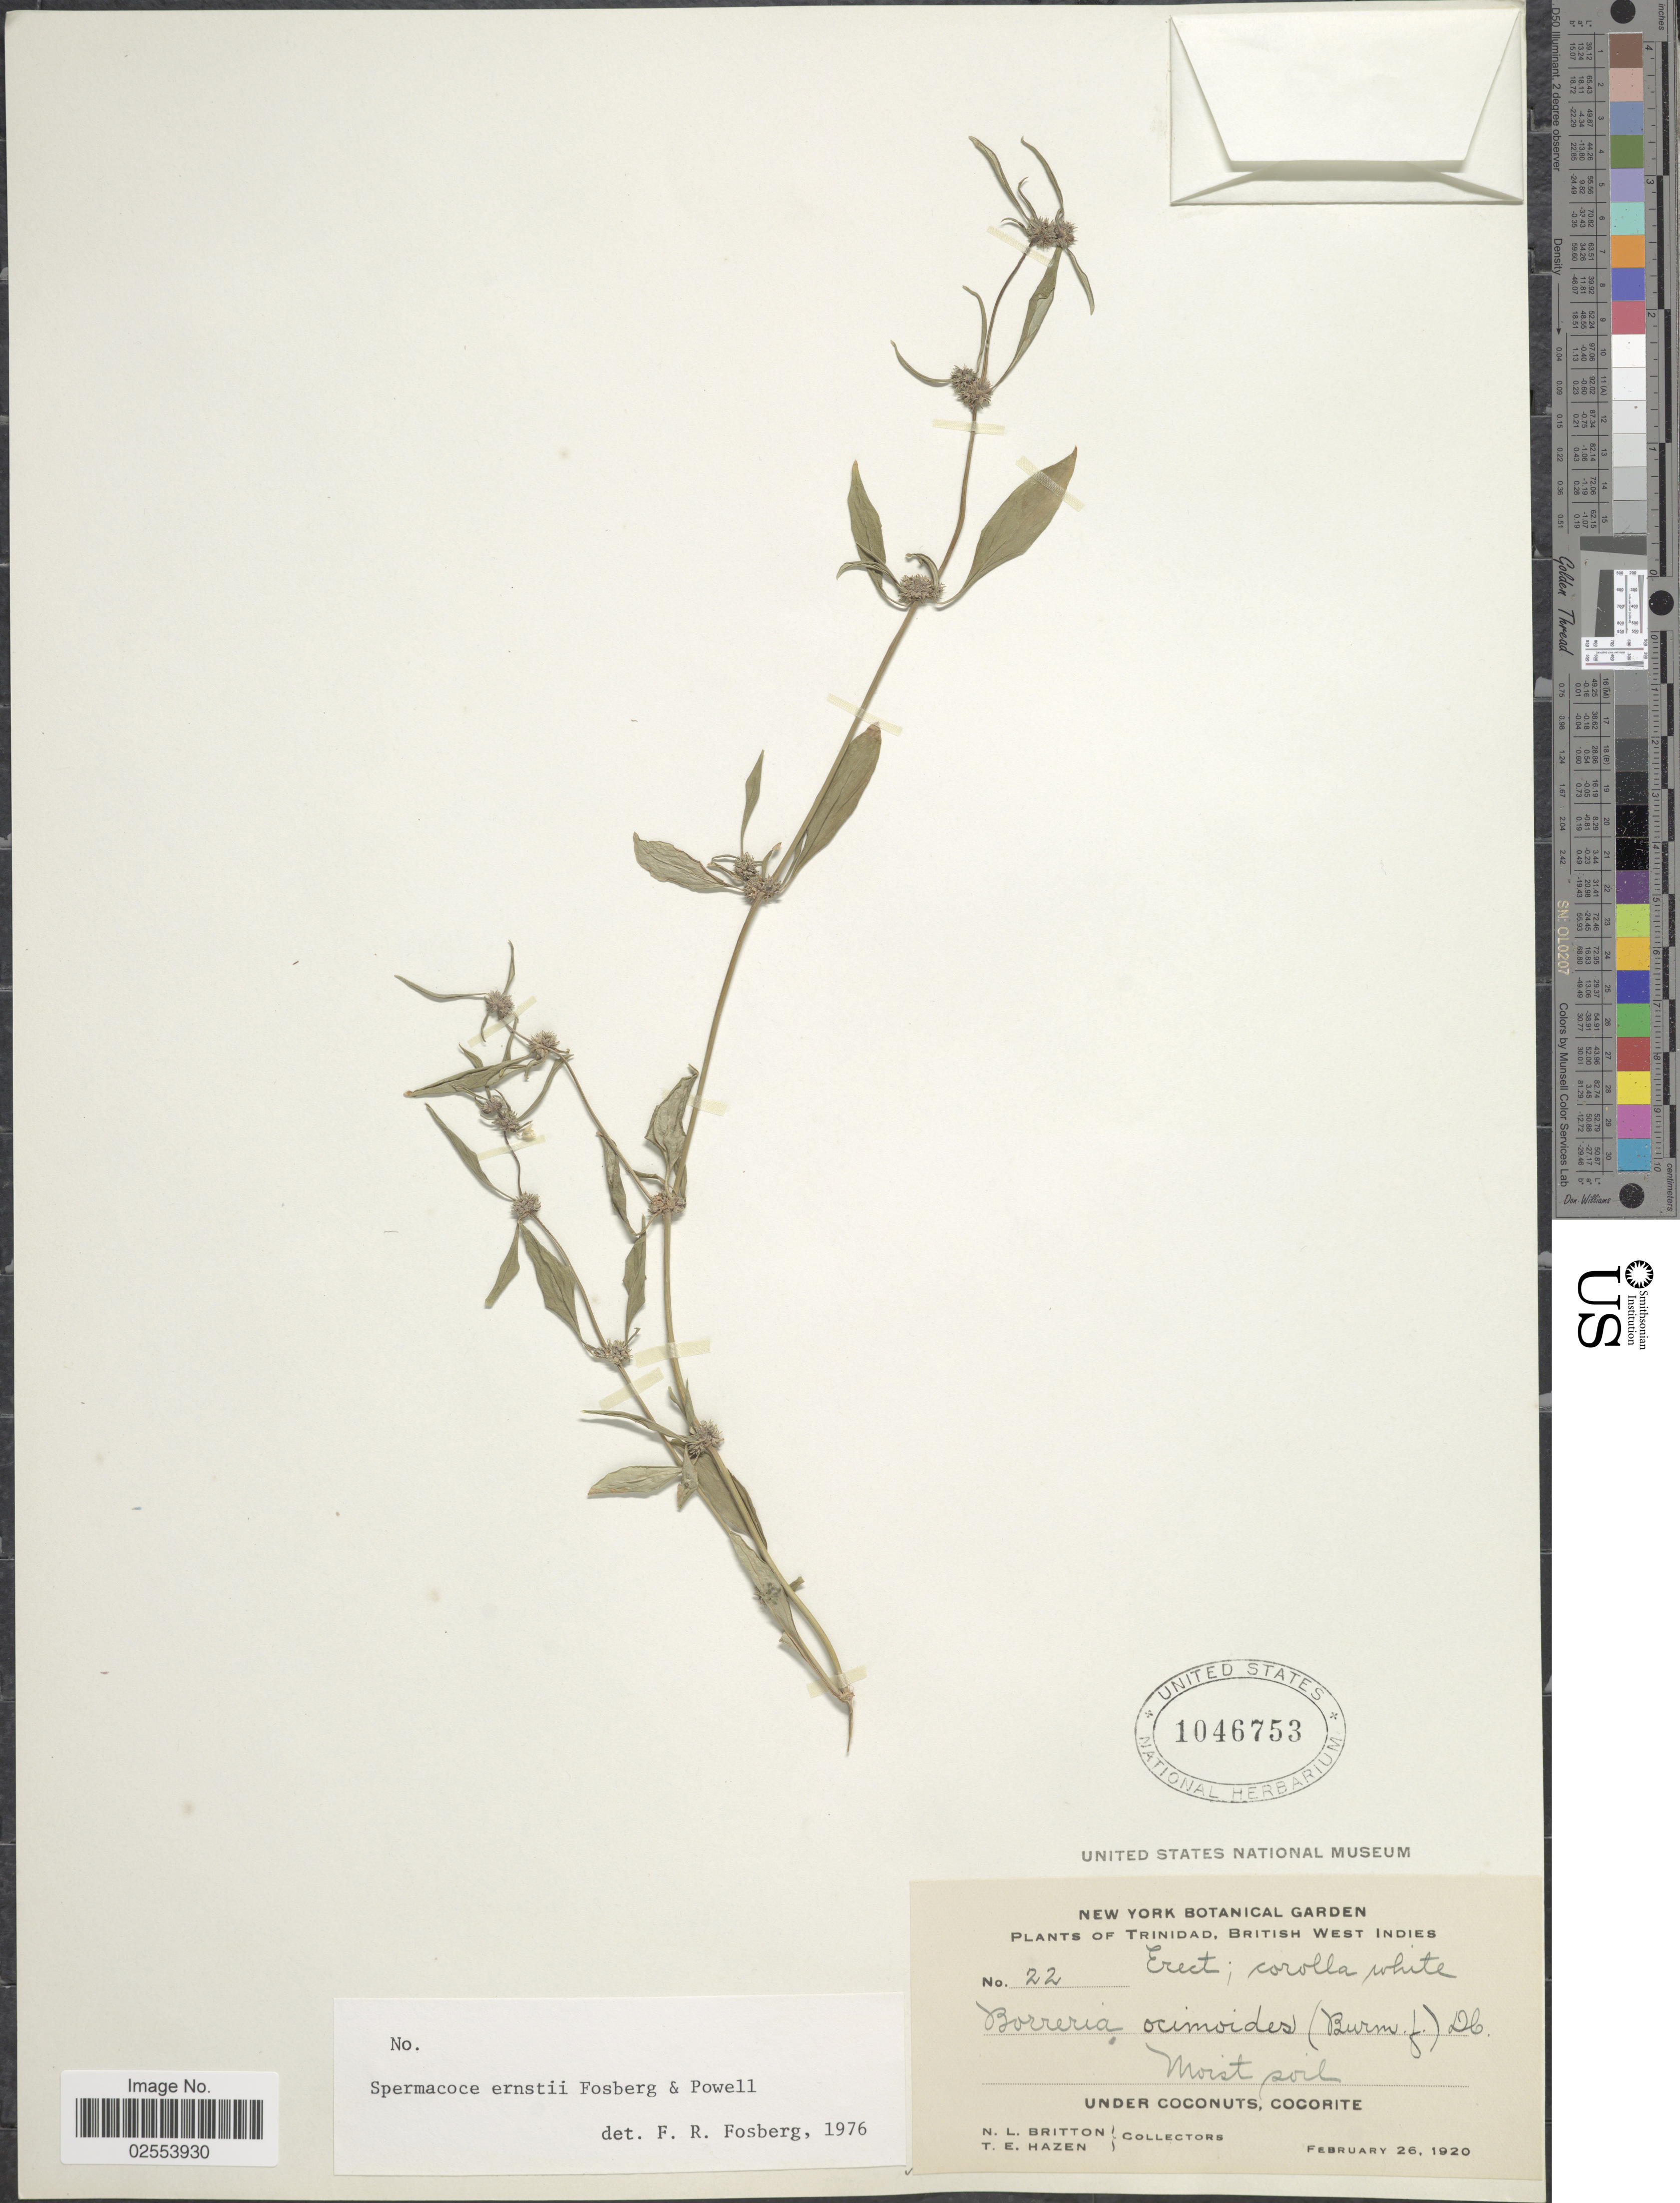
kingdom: Plantae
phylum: Tracheophyta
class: Magnoliopsida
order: Gentianales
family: Rubiaceae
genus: Spermacoce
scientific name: Spermacoce ernstii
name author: Fosberg & D.A. Powell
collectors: N. Britton & T. E. Hazen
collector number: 22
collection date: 1920-02-26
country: Trinidad and Tobago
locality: Trinidad, Under Coconuts, Cocorite.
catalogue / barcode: US 1046753